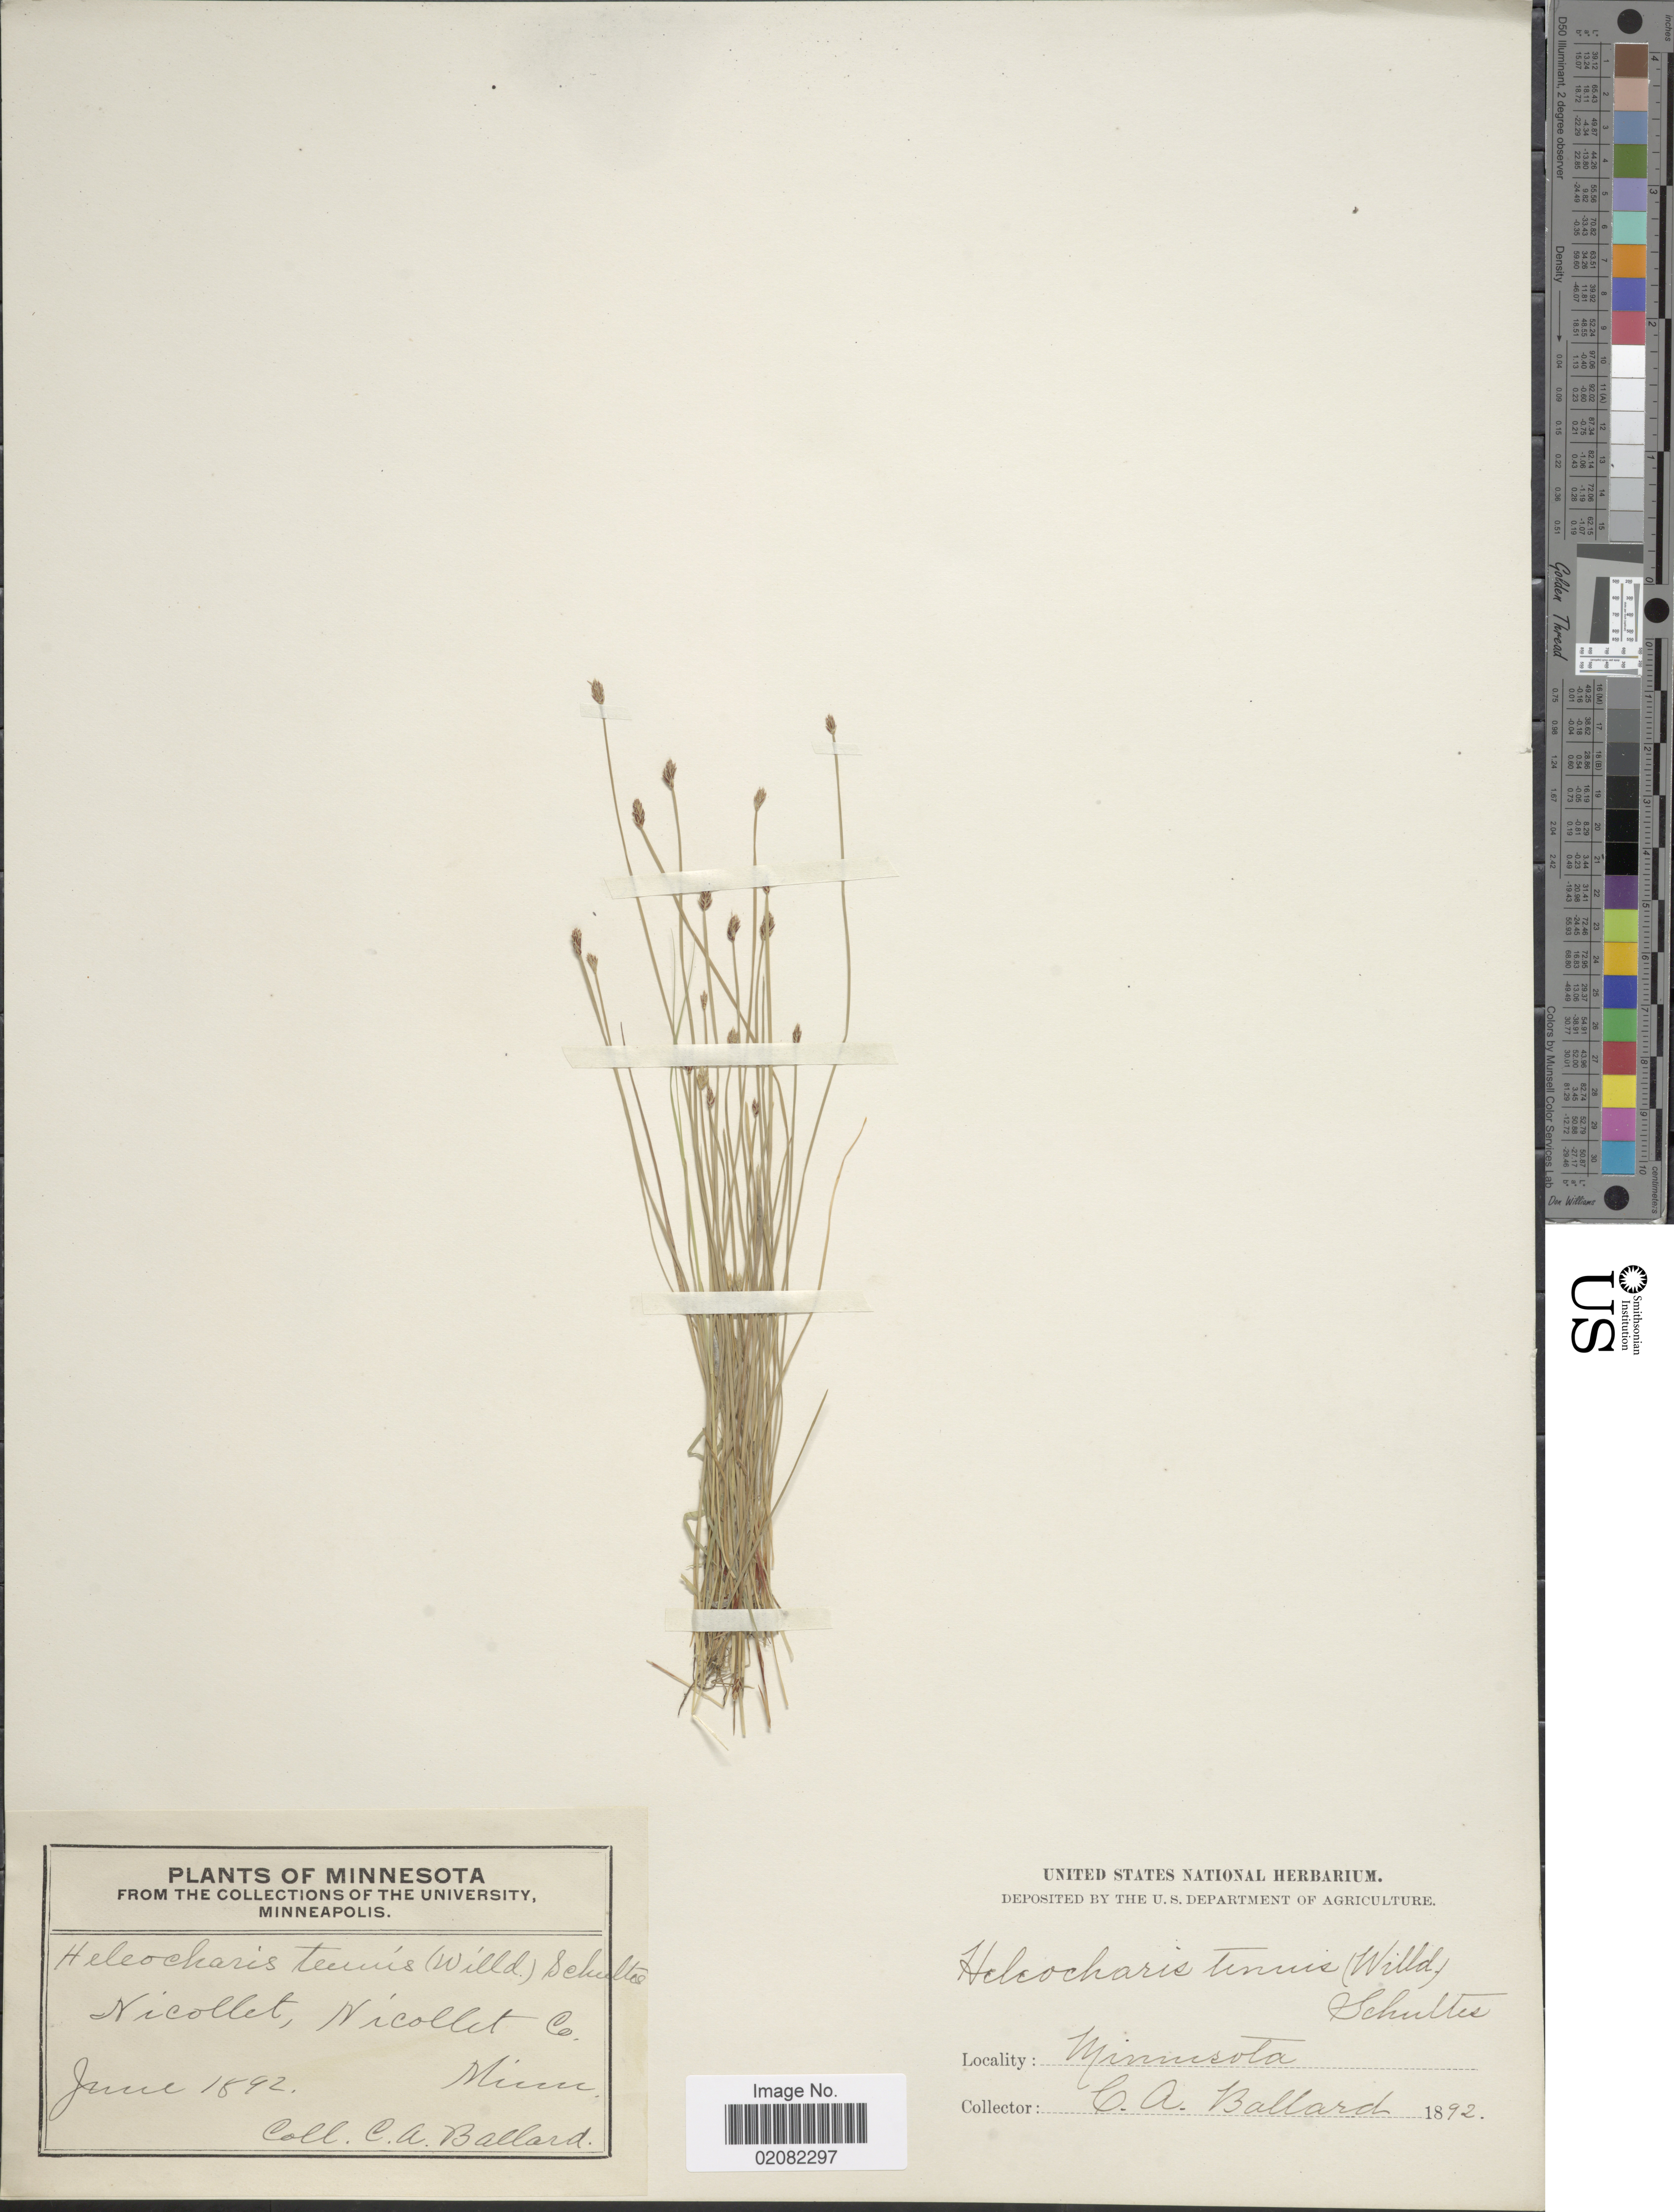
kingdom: Plantae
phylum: Tracheophyta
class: Liliopsida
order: Poales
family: Cyperaceae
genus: Eleocharis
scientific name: Eleocharis elliptica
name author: Kunth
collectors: C. A. Ballard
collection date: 1892-06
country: United States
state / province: Minnesota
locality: Nicollet, Nicollet Co.